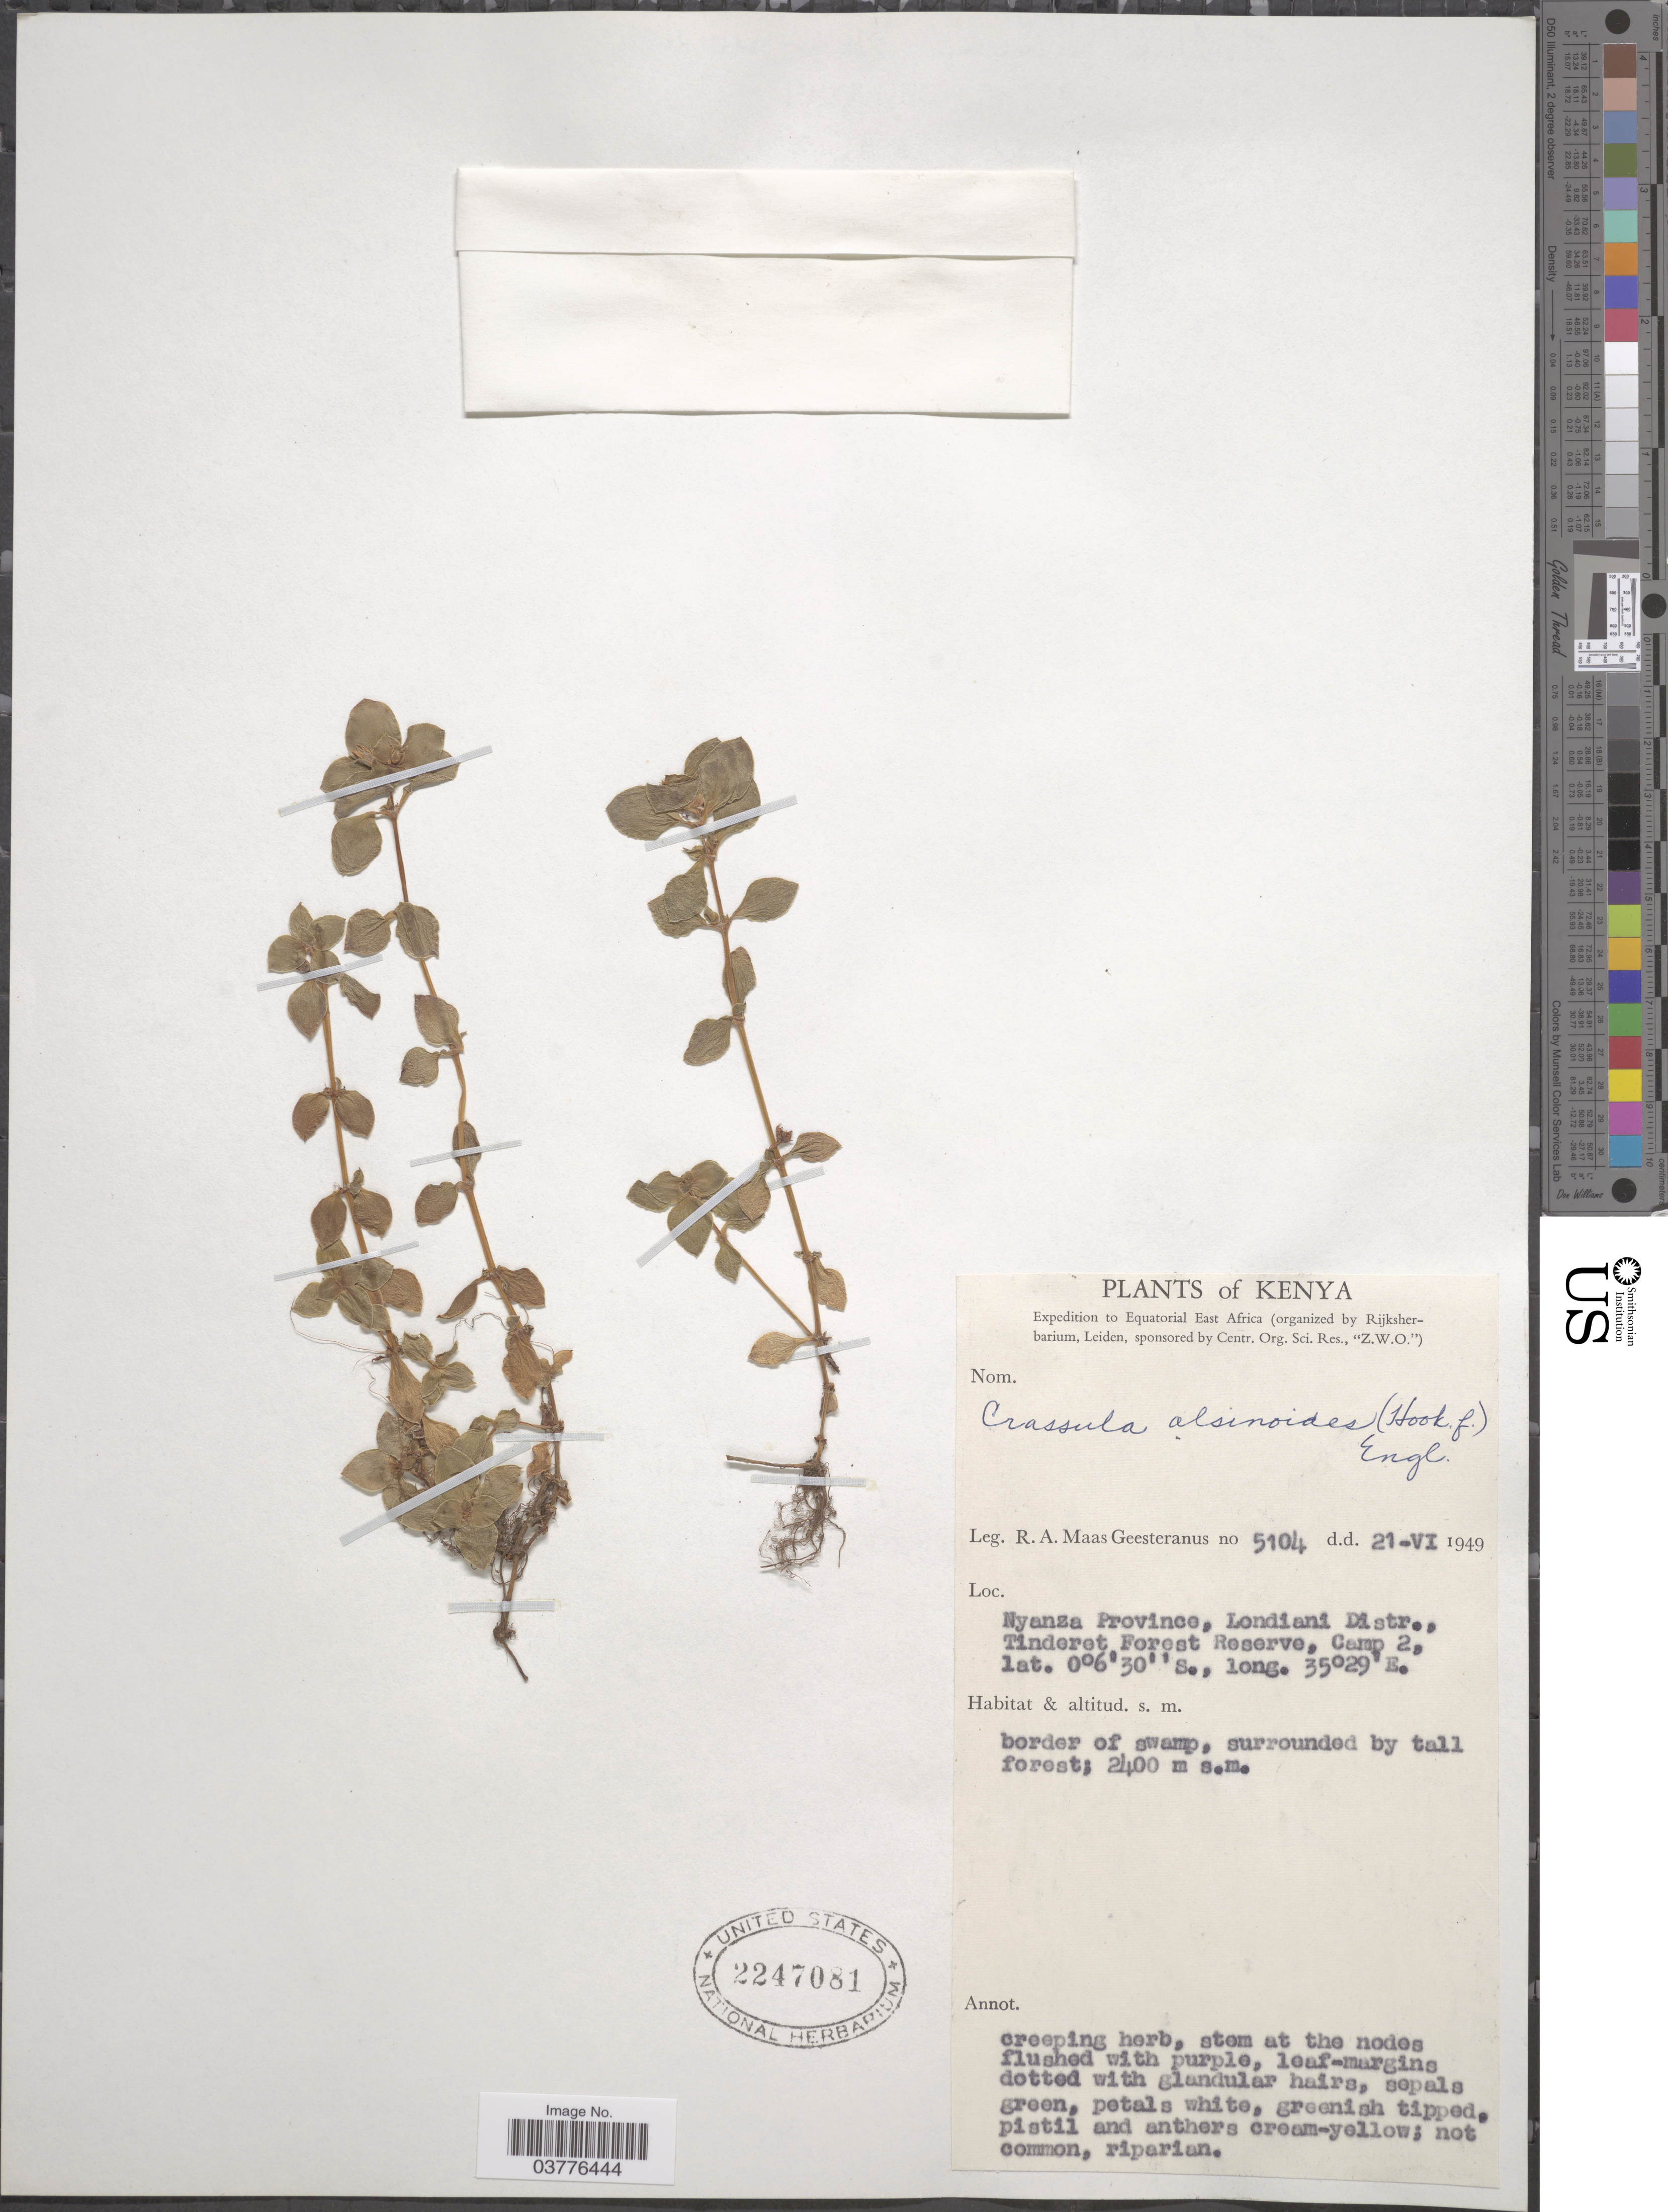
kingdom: Plantae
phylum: Tracheophyta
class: Magnoliopsida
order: Saxifragales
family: Crassulaceae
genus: Crassula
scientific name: Crassula alsinoides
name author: (Hook. f.) Engl.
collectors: R. A. Maas Geesteranus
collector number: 5104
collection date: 1949-06-21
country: Kenya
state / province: Kericho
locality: Equatorial East Africa. Nyanza Province, Londiani Distr., Tinderet Forest Reserve, Camp 2.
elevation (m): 2400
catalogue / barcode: US 2247081